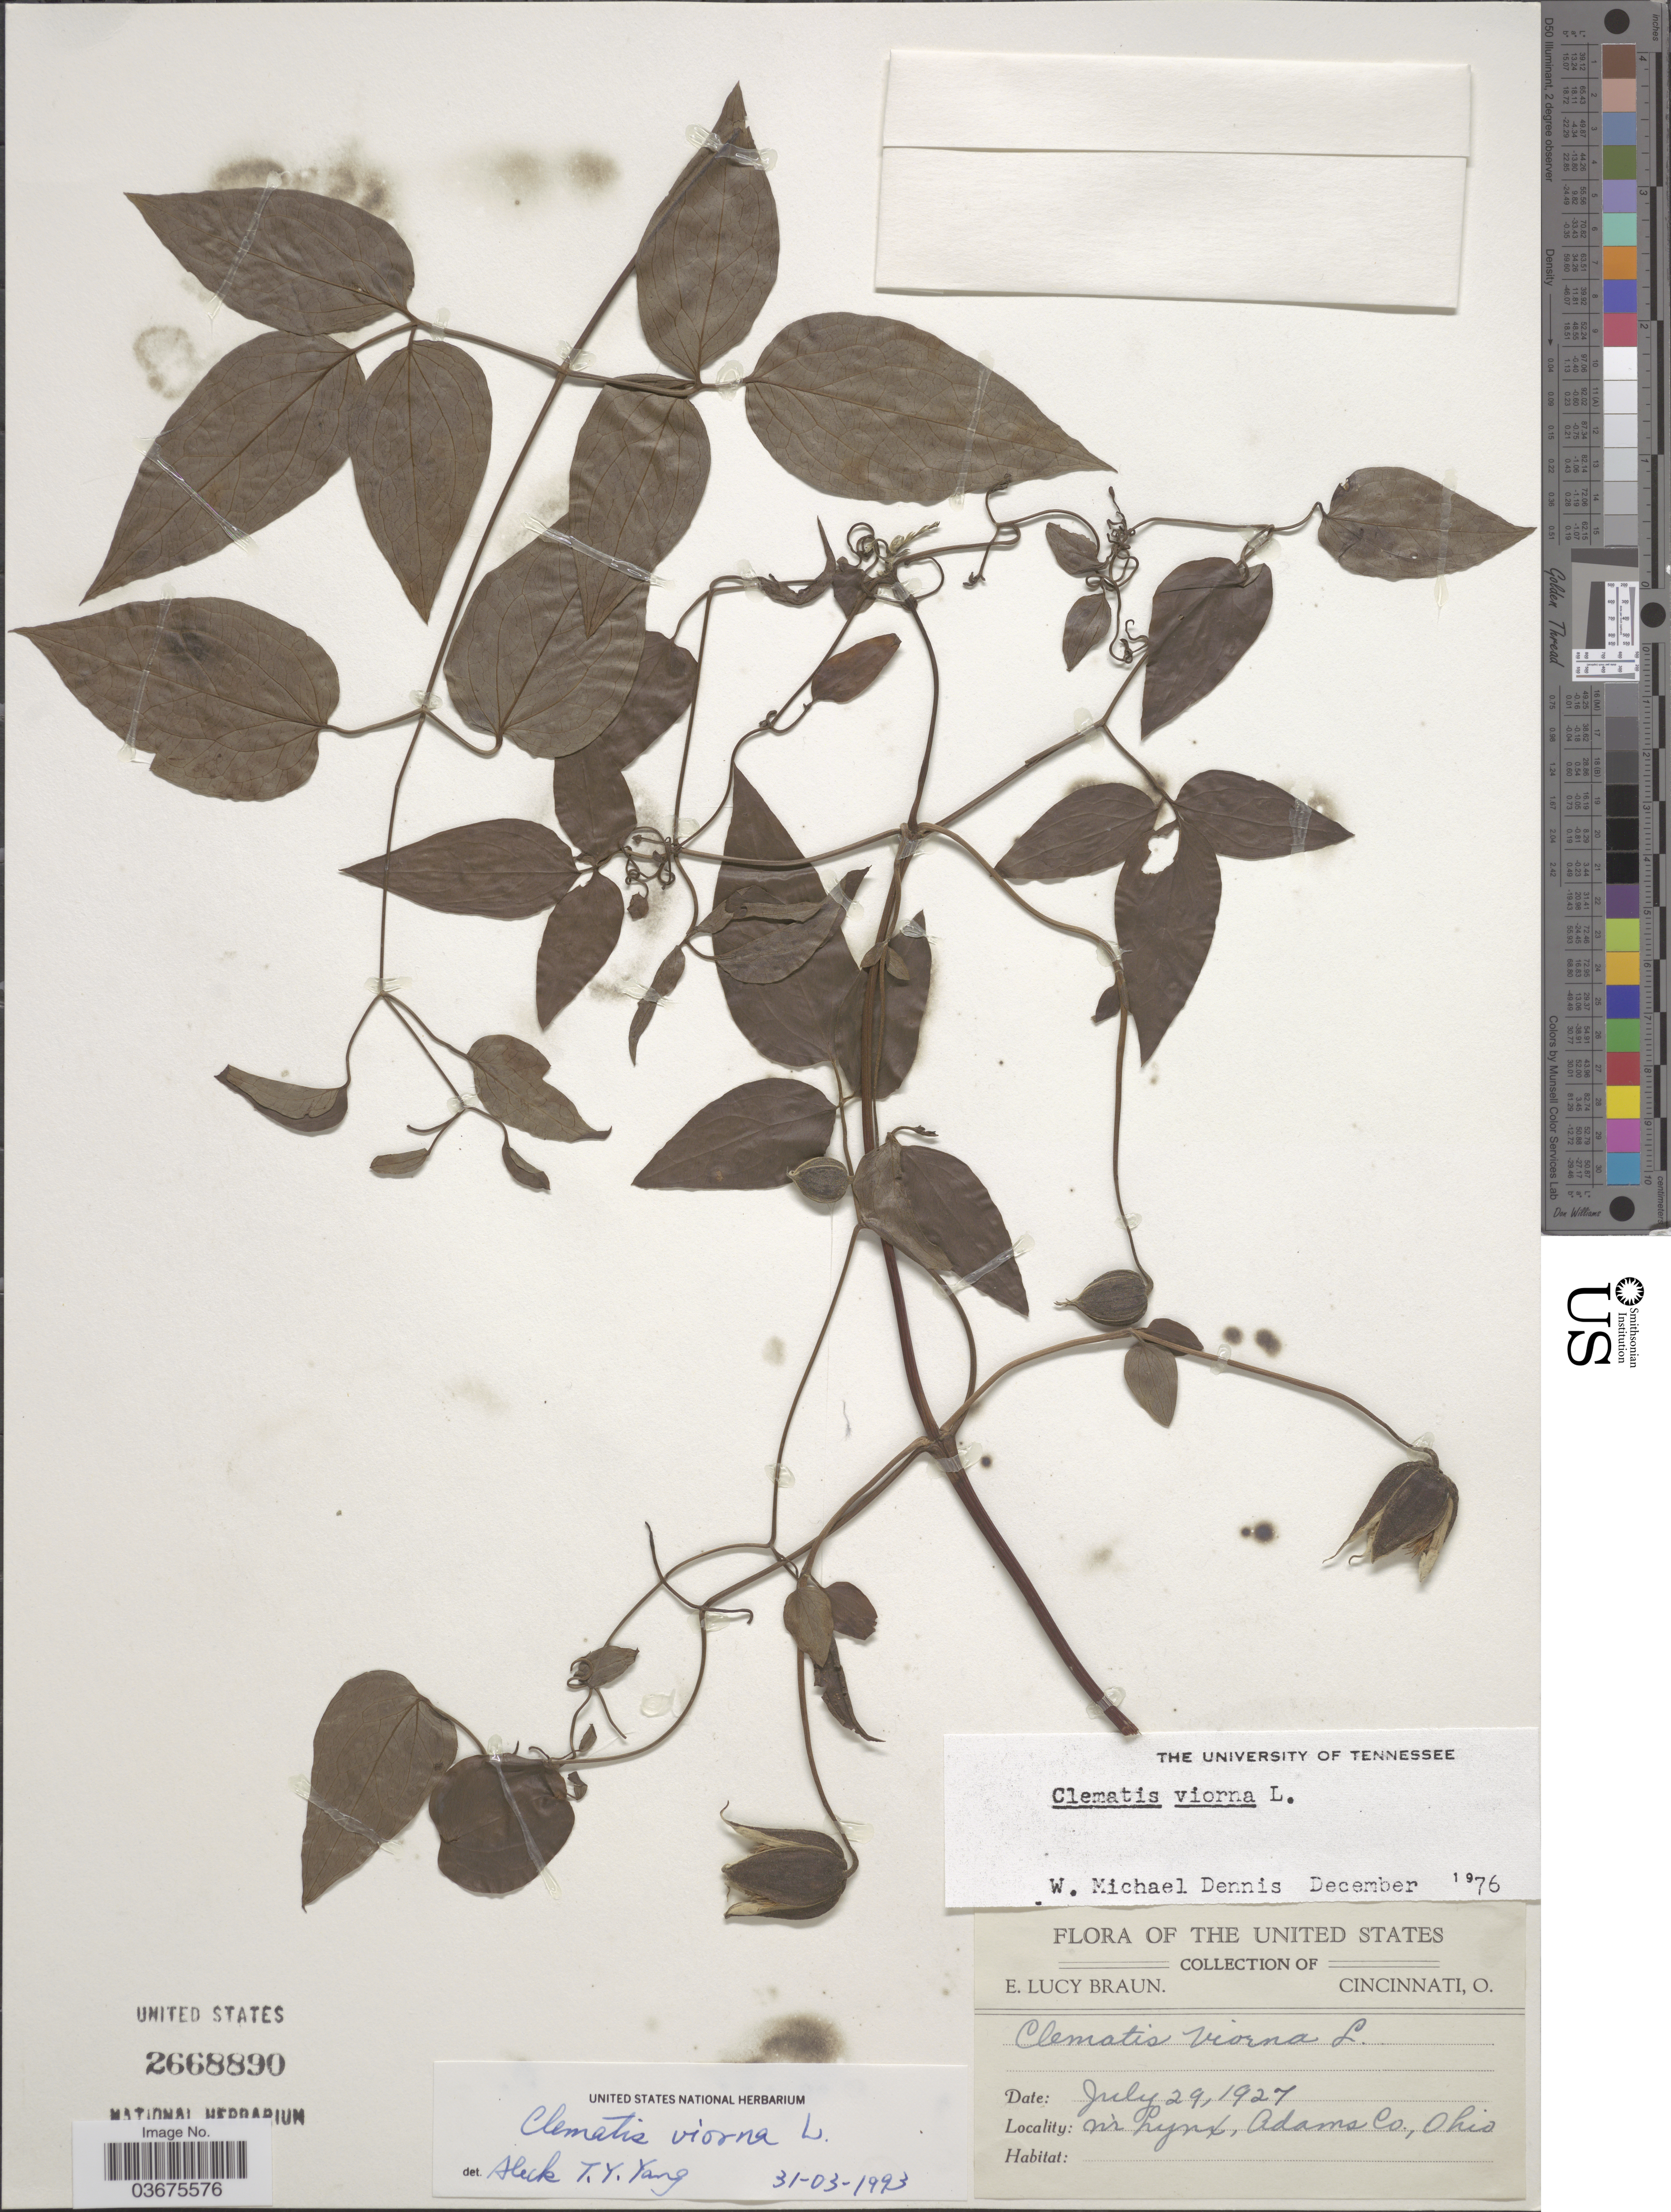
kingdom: Plantae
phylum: Tracheophyta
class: Magnoliopsida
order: Ranunculales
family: Ranunculaceae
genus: Clematis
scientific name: Clematis viorna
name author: L.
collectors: E. L. Braun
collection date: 1927-07-29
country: United States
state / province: Ohio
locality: Nr Lynx, Adams Co.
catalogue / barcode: US 2668890